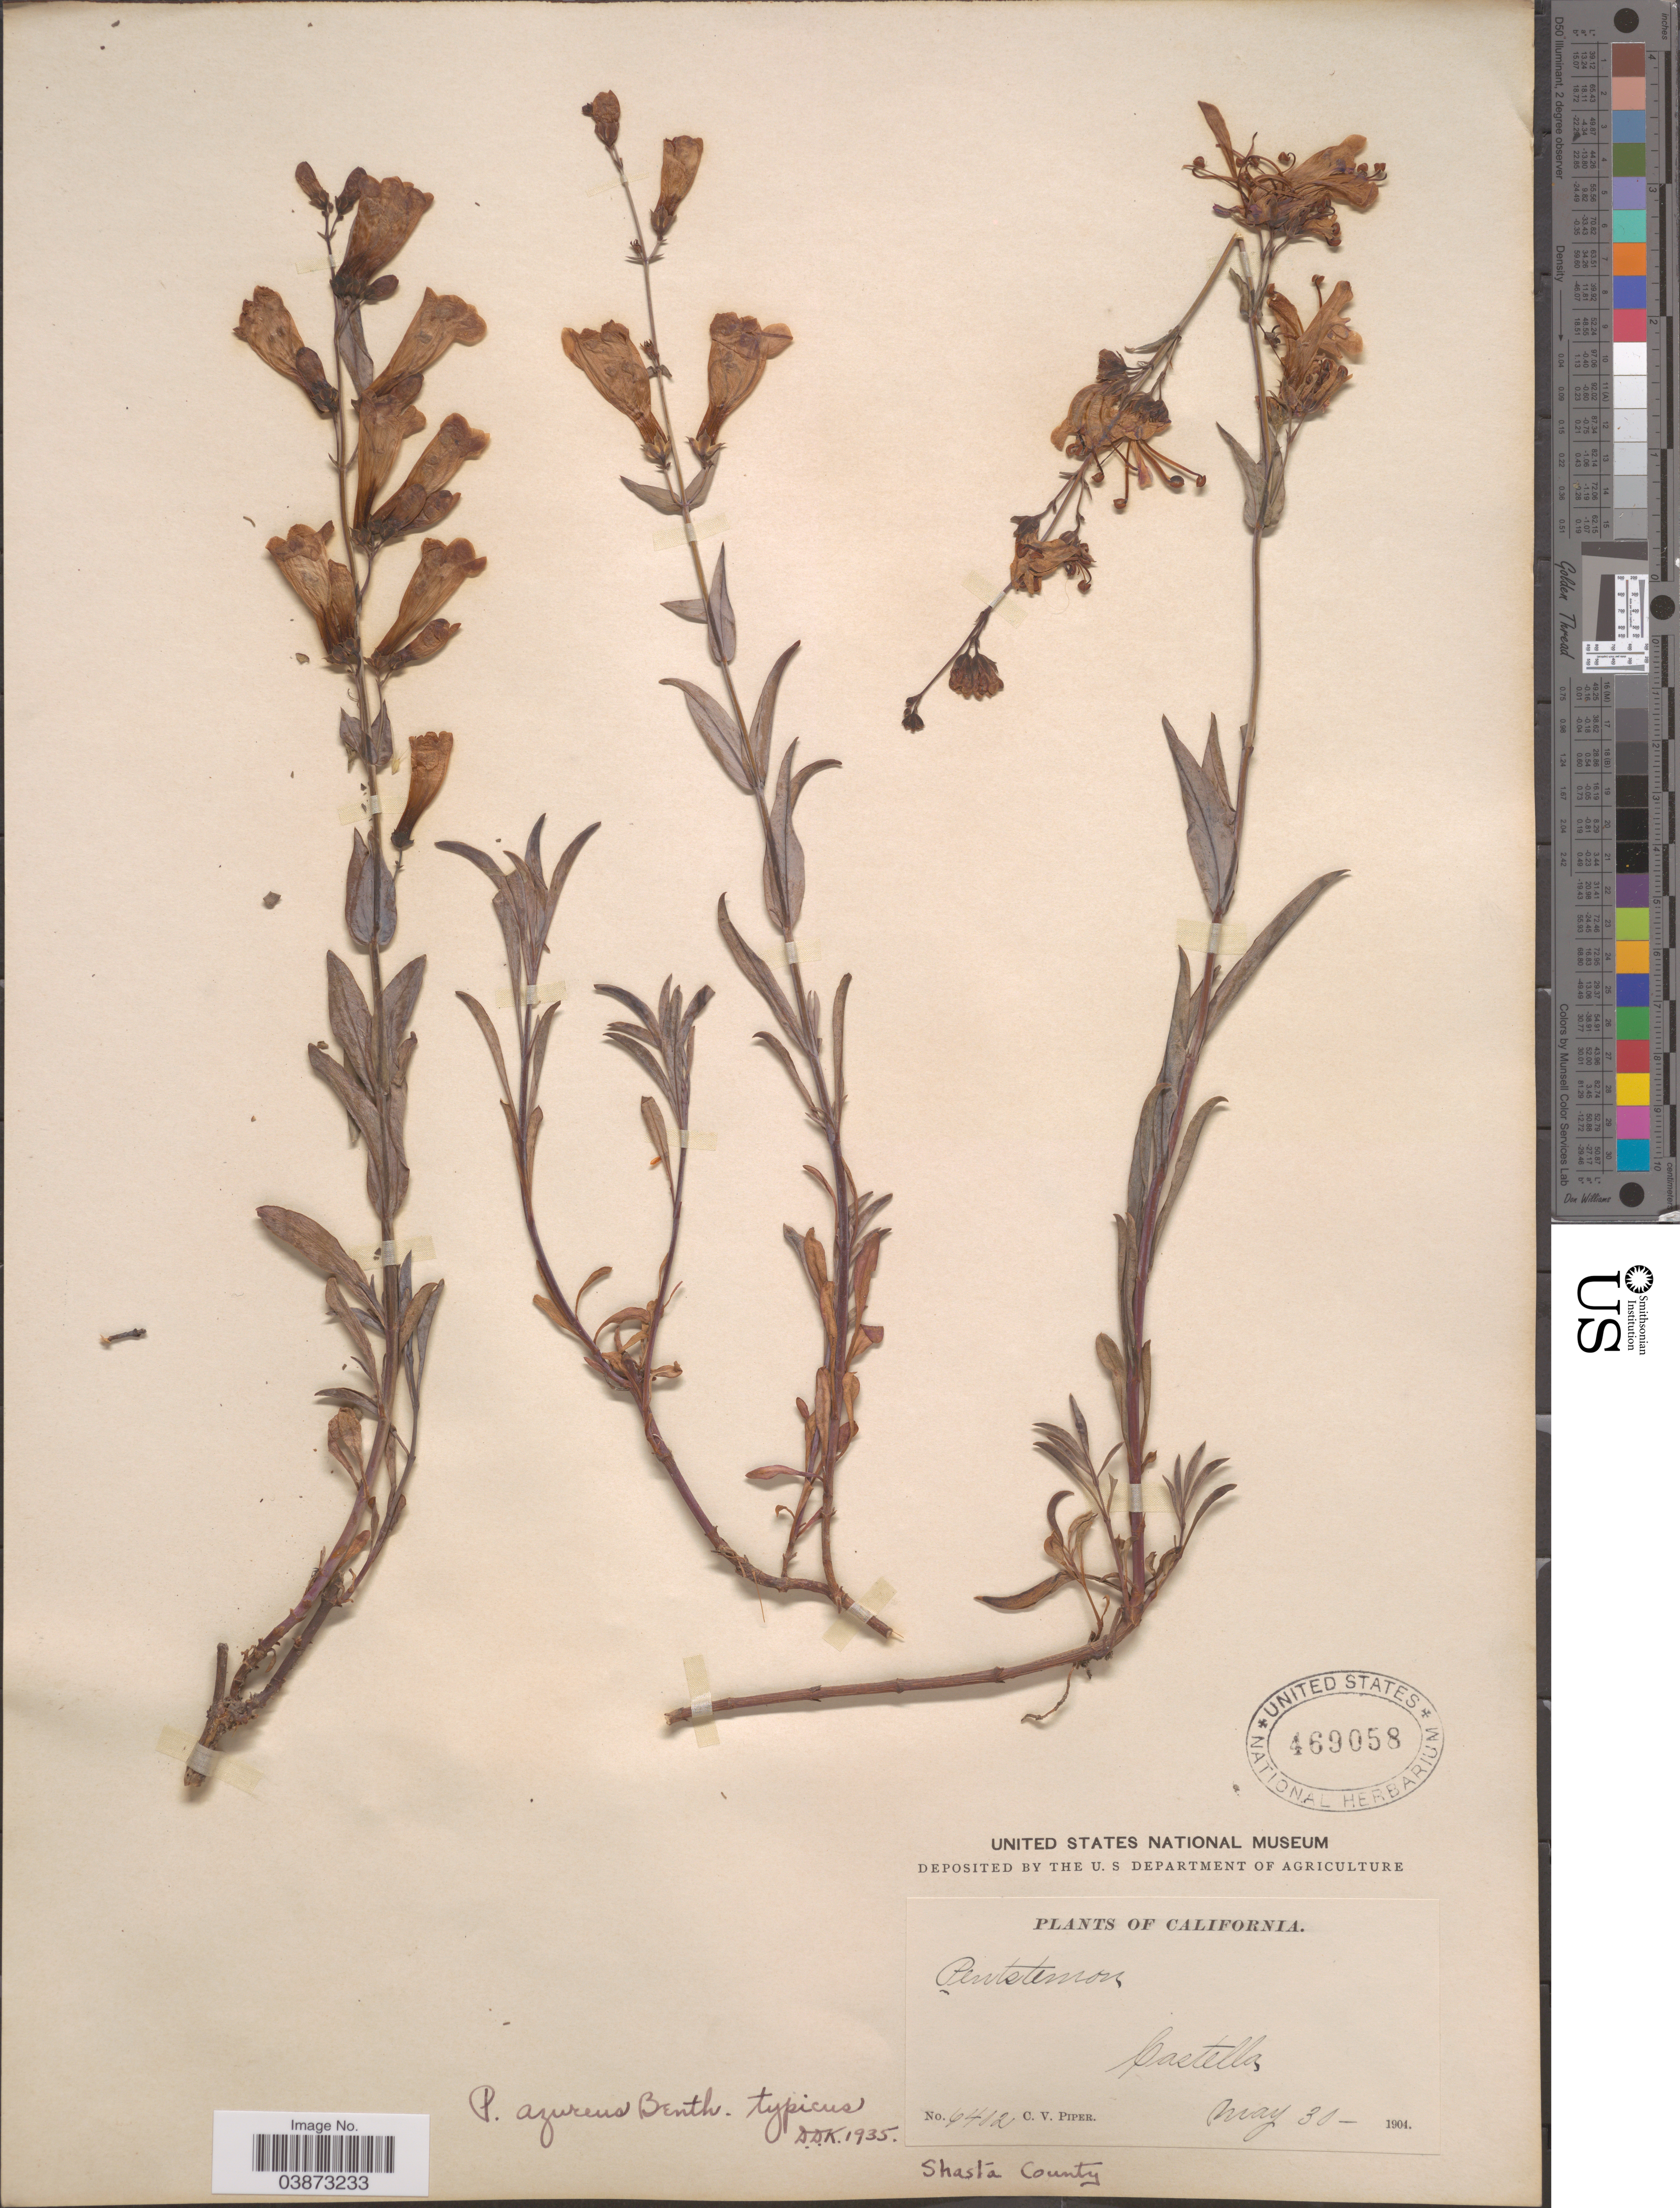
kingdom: Plantae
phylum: Tracheophyta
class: Magnoliopsida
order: Lamiales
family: Plantaginaceae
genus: Penstemon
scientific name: Penstemon azureus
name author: Benth.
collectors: C. V. Piper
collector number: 6402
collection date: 1904-05-30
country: United States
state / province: California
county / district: Shasta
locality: Castella. Shasta County.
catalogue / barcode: US 469058